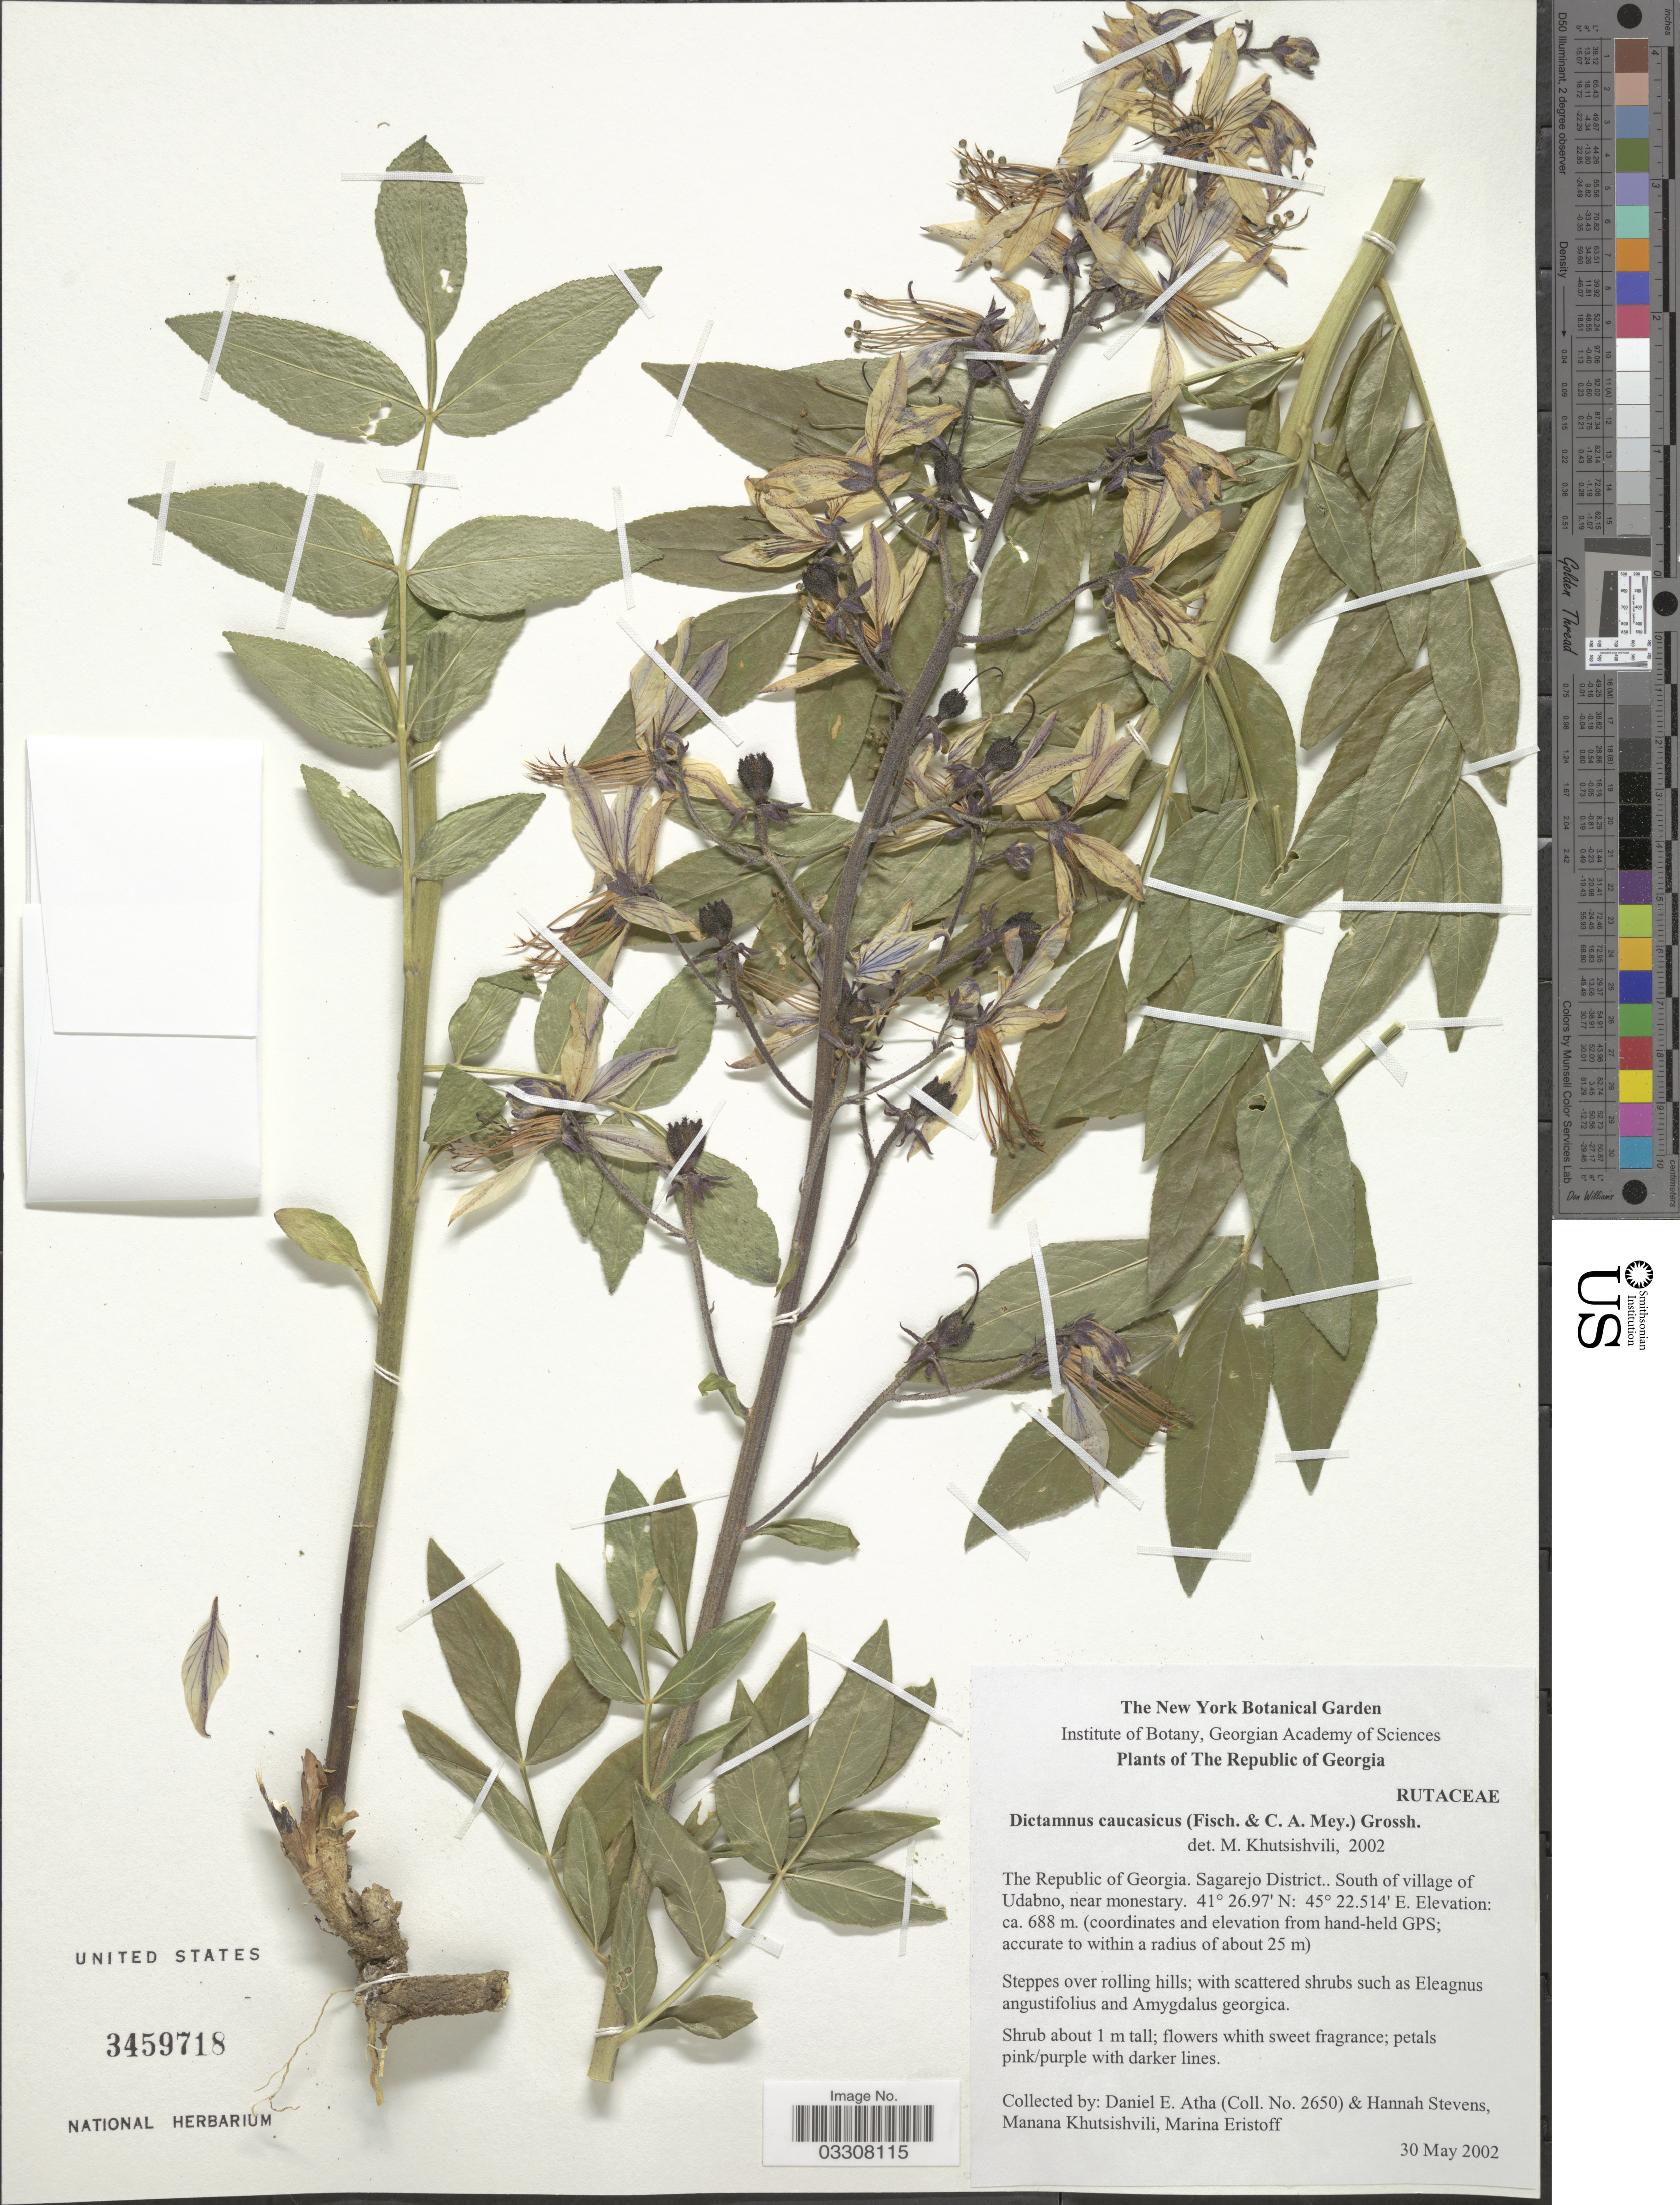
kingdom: Plantae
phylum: Tracheophyta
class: Magnoliopsida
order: Sapindales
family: Rutaceae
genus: Dictamnus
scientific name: Dictamnus caucasicus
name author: (Boiss.) Fisch. ex Grossh.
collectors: D. Atha, H. Stevens, M. Khutsishvili & M. Eristoff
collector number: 2650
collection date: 2002-05-30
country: Georgia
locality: The Republic of Georgia. Sagarejo District. South of village of Udabno, near monestary.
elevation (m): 688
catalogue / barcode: US 3459718